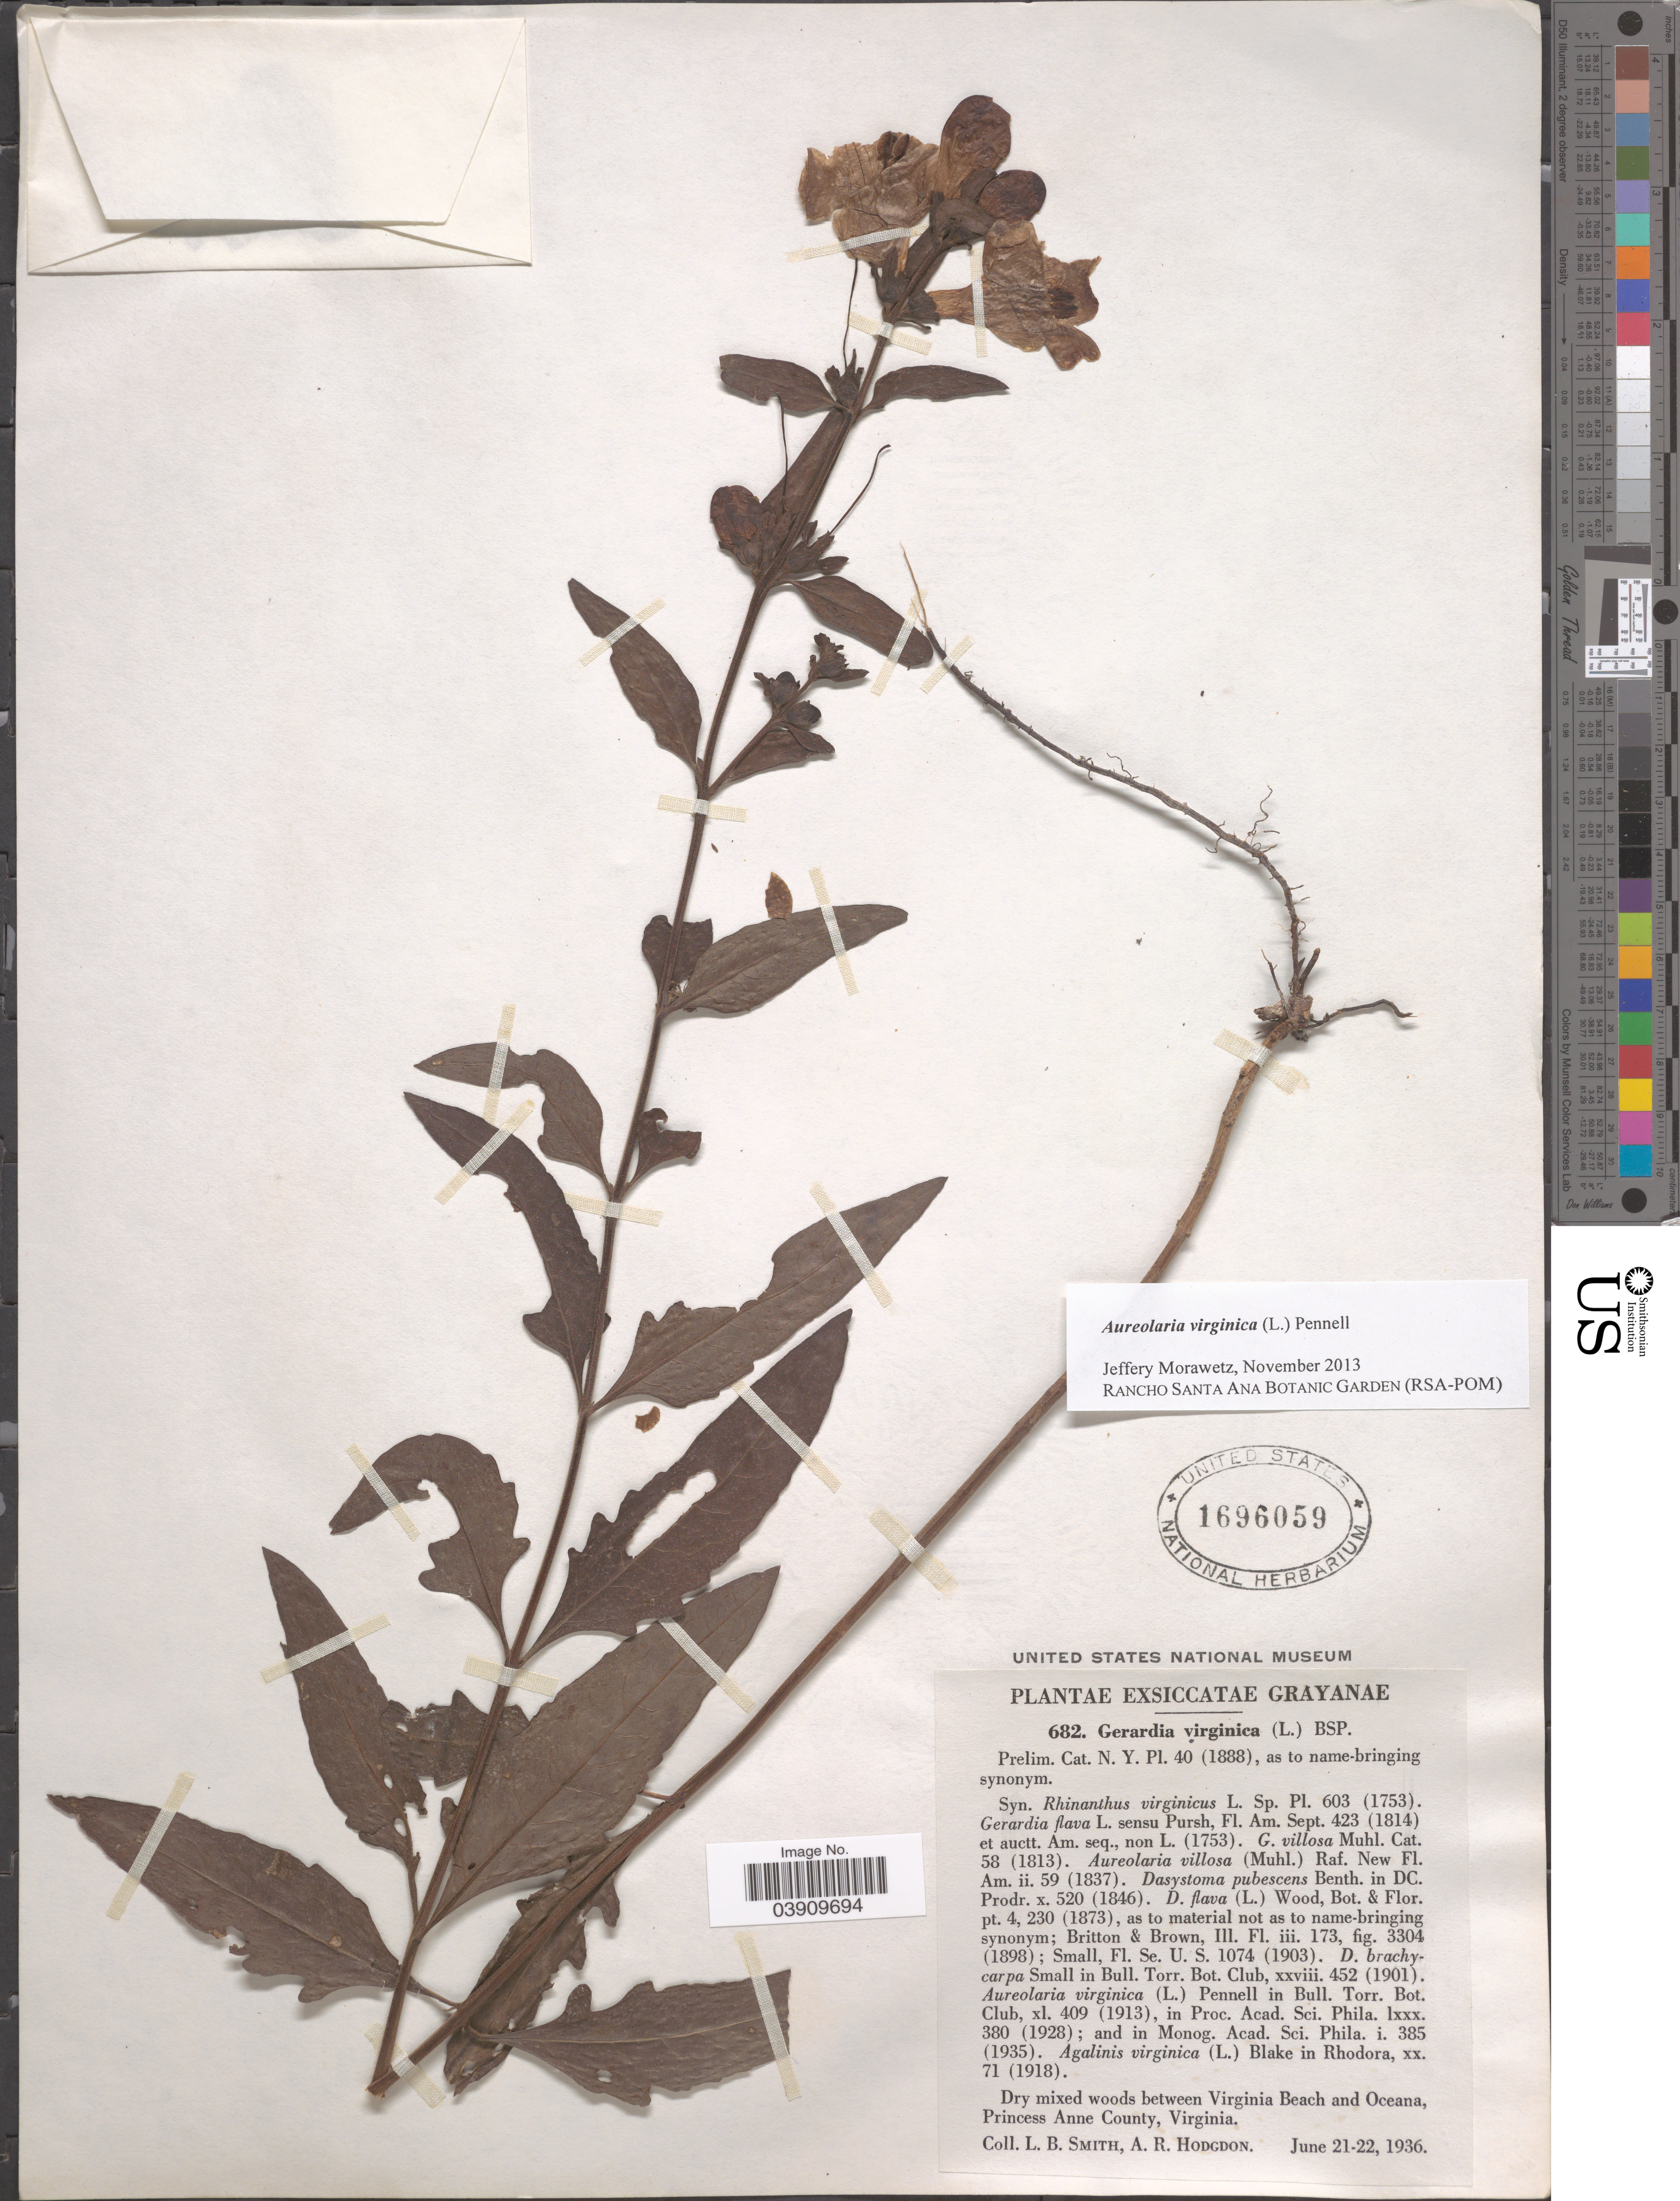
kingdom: Plantae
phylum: Tracheophyta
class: Magnoliopsida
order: Lamiales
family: Orobanchaceae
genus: Aureolaria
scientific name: Aureolaria virginica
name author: (L.) Pennell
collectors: L. Smith & A. R. Hodgdon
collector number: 682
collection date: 1936-06-21/1936-06-22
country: United States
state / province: Virginia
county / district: City of Virginia Beach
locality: Dy mixed woods between Virginia Beach and Oceana, Princess Anne County.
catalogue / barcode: US 1696059